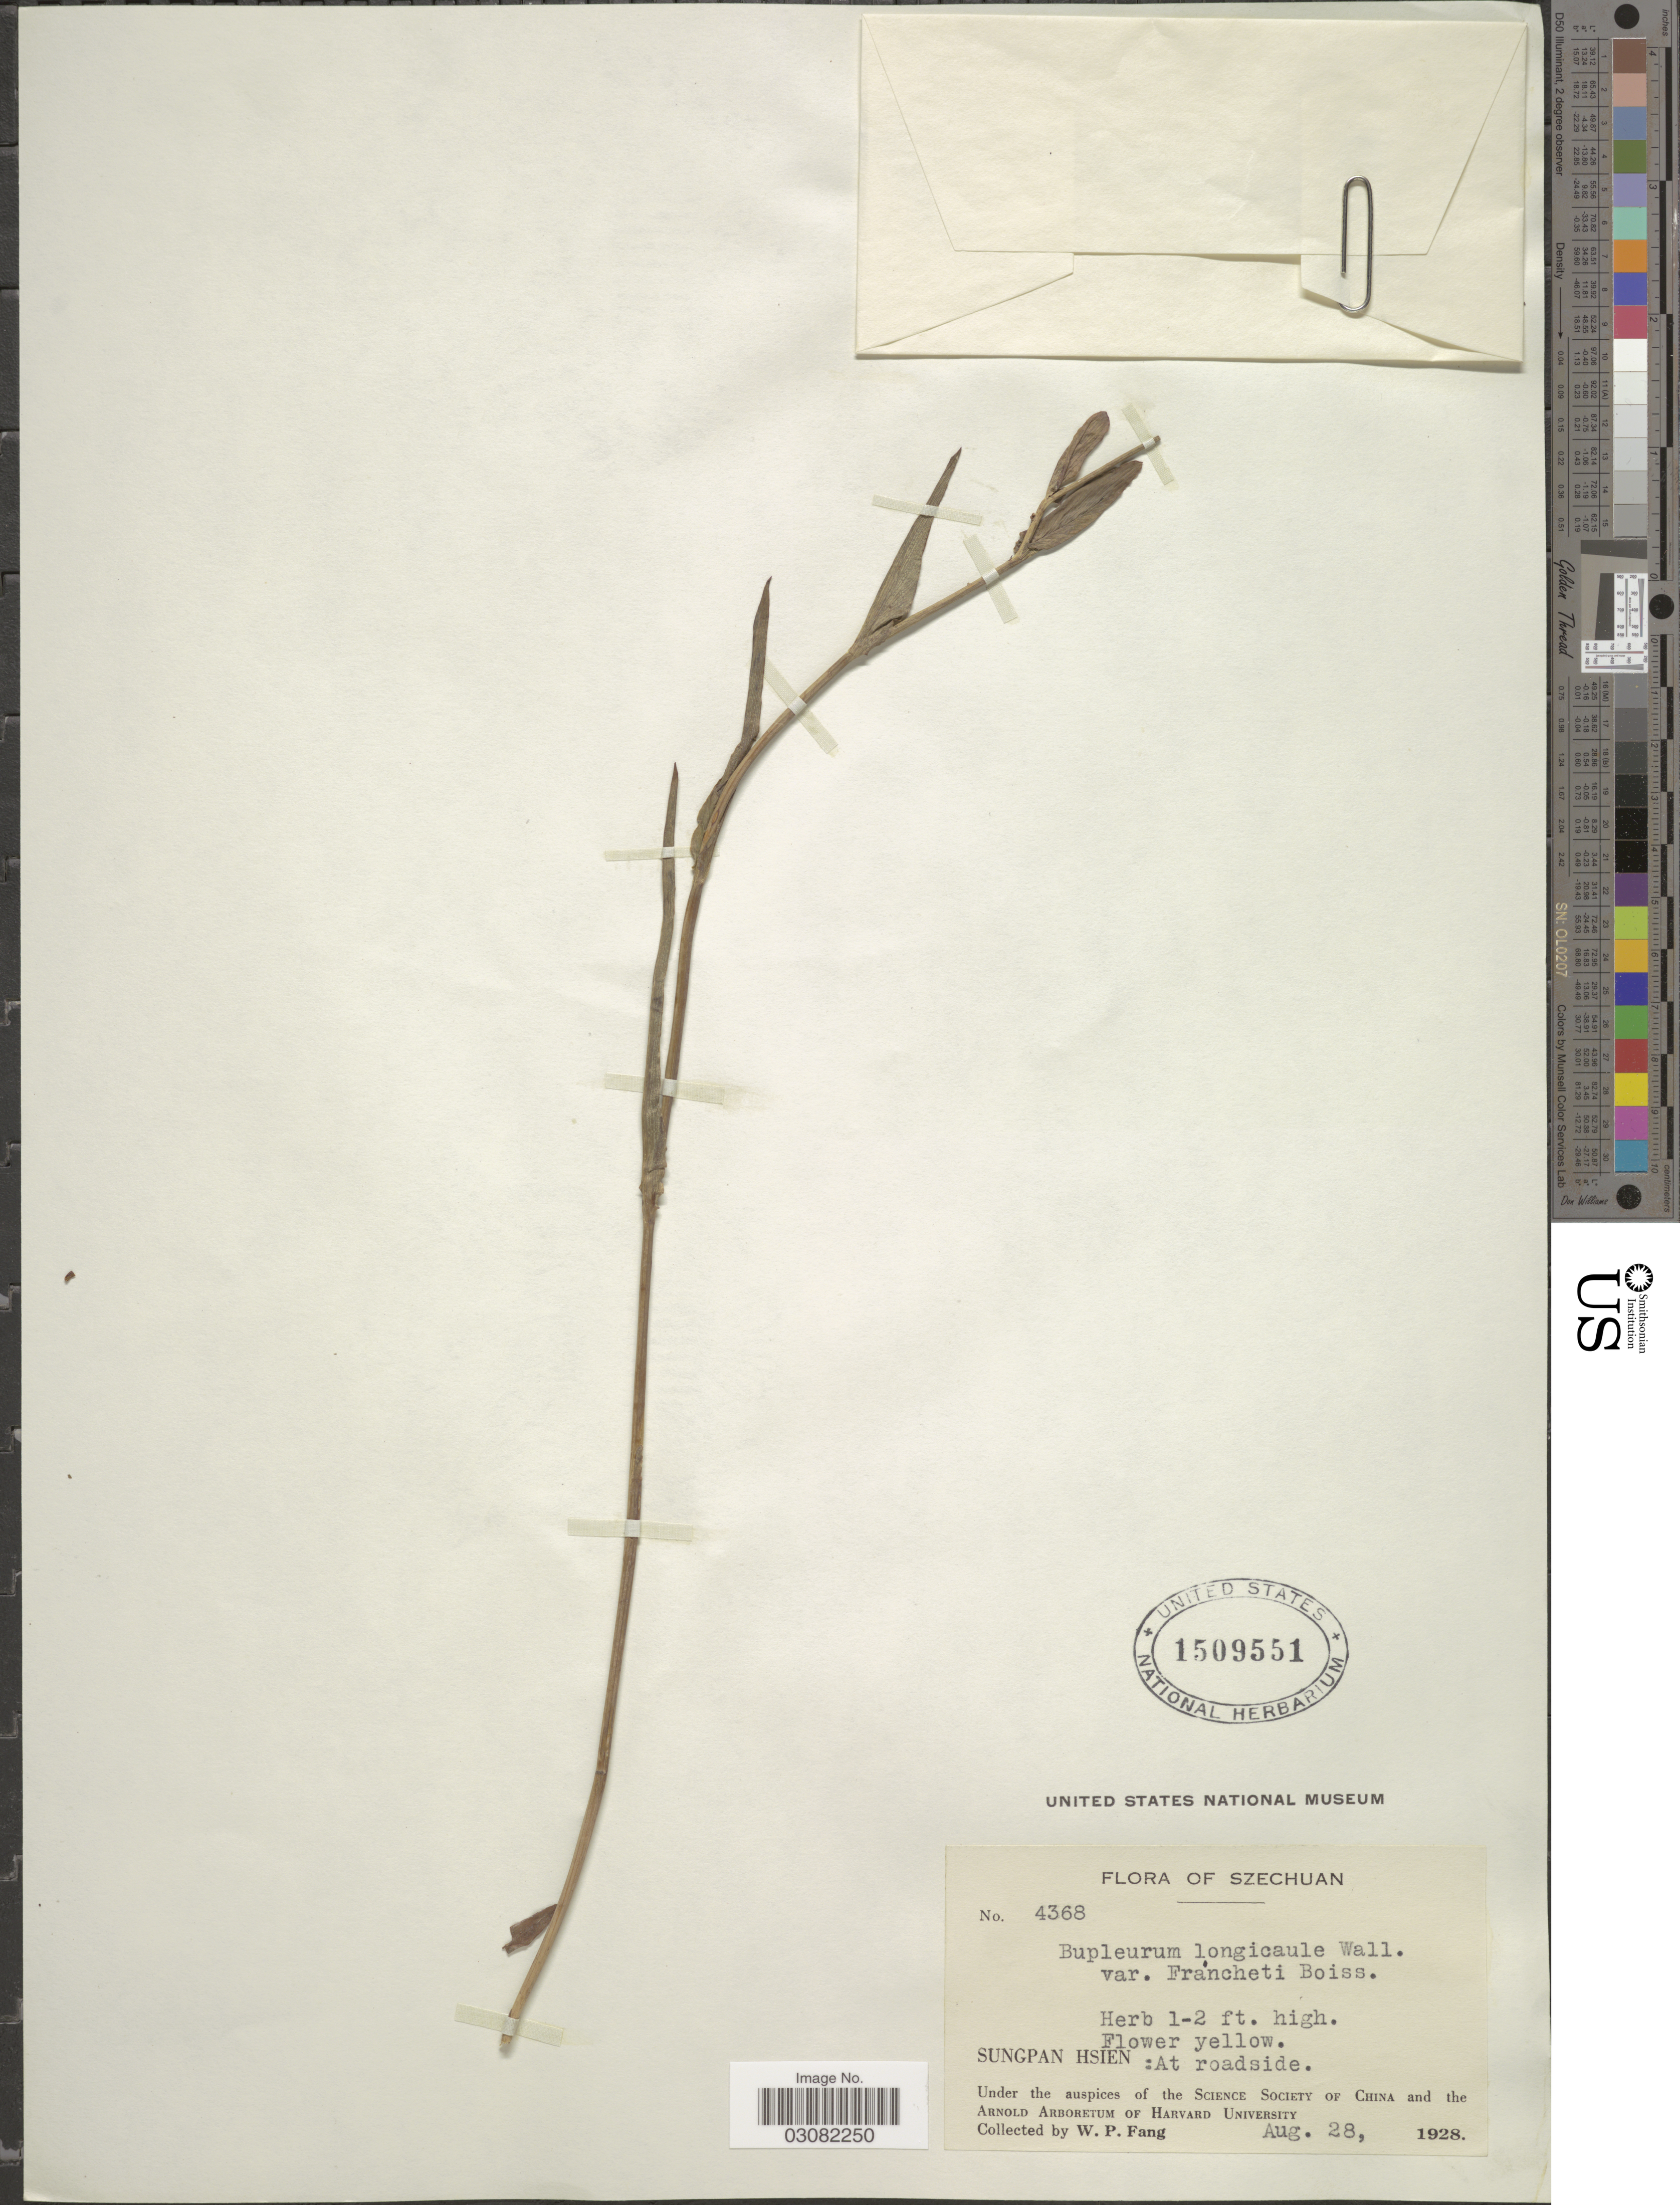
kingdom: Plantae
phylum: Tracheophyta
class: Magnoliopsida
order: Apiales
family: Apiaceae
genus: Bupleurum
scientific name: Bupleurum longicaule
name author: Wall ex DC.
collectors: W. P. Fang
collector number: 4368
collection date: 1928-08-28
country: China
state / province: Sichuan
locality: Szechuan, Sungpan Hsien: At roadside.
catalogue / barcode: US 1509551